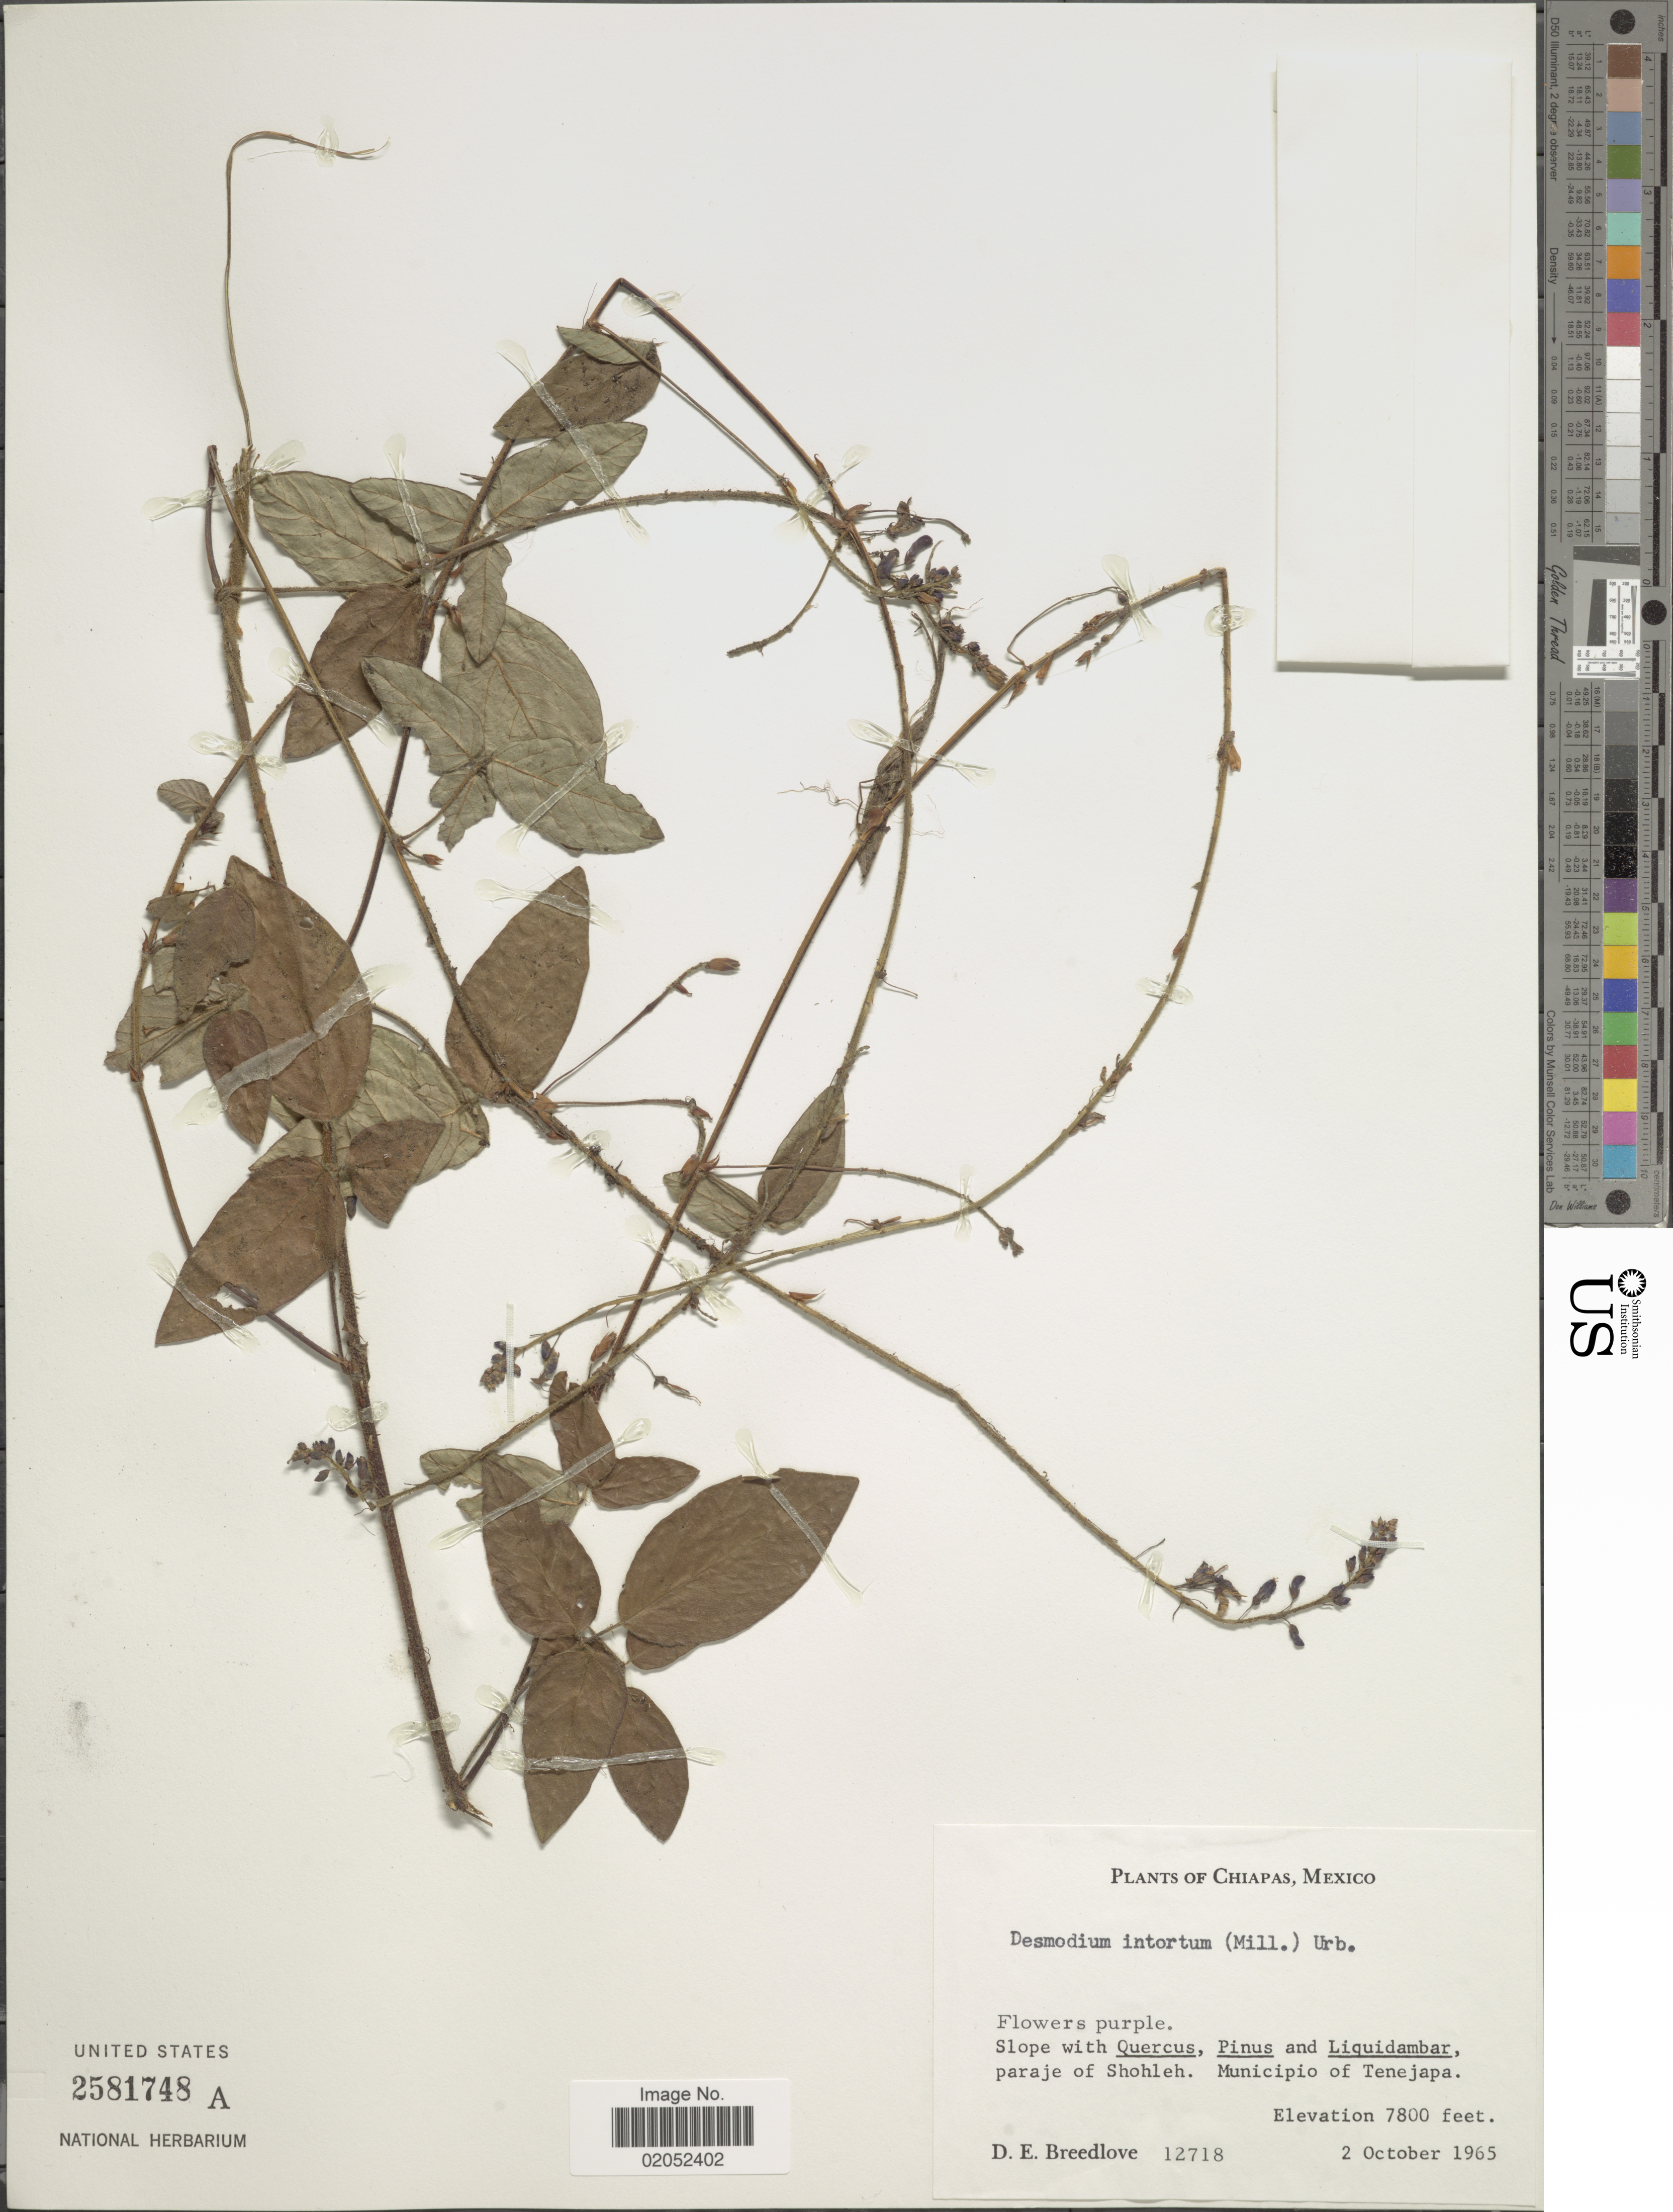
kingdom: Plantae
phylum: Tracheophyta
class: Magnoliopsida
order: Fabales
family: Fabaceae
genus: Desmodium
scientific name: Desmodium intortum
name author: (Mill.) Urb.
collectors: D. E. Breedlove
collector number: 12718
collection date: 1965-10-02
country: Mexico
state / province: Chiapas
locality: Chiapas, Mexico. Paraje of Sholeh. Municipio of Tenejapa.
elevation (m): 2377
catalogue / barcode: US 2581748A